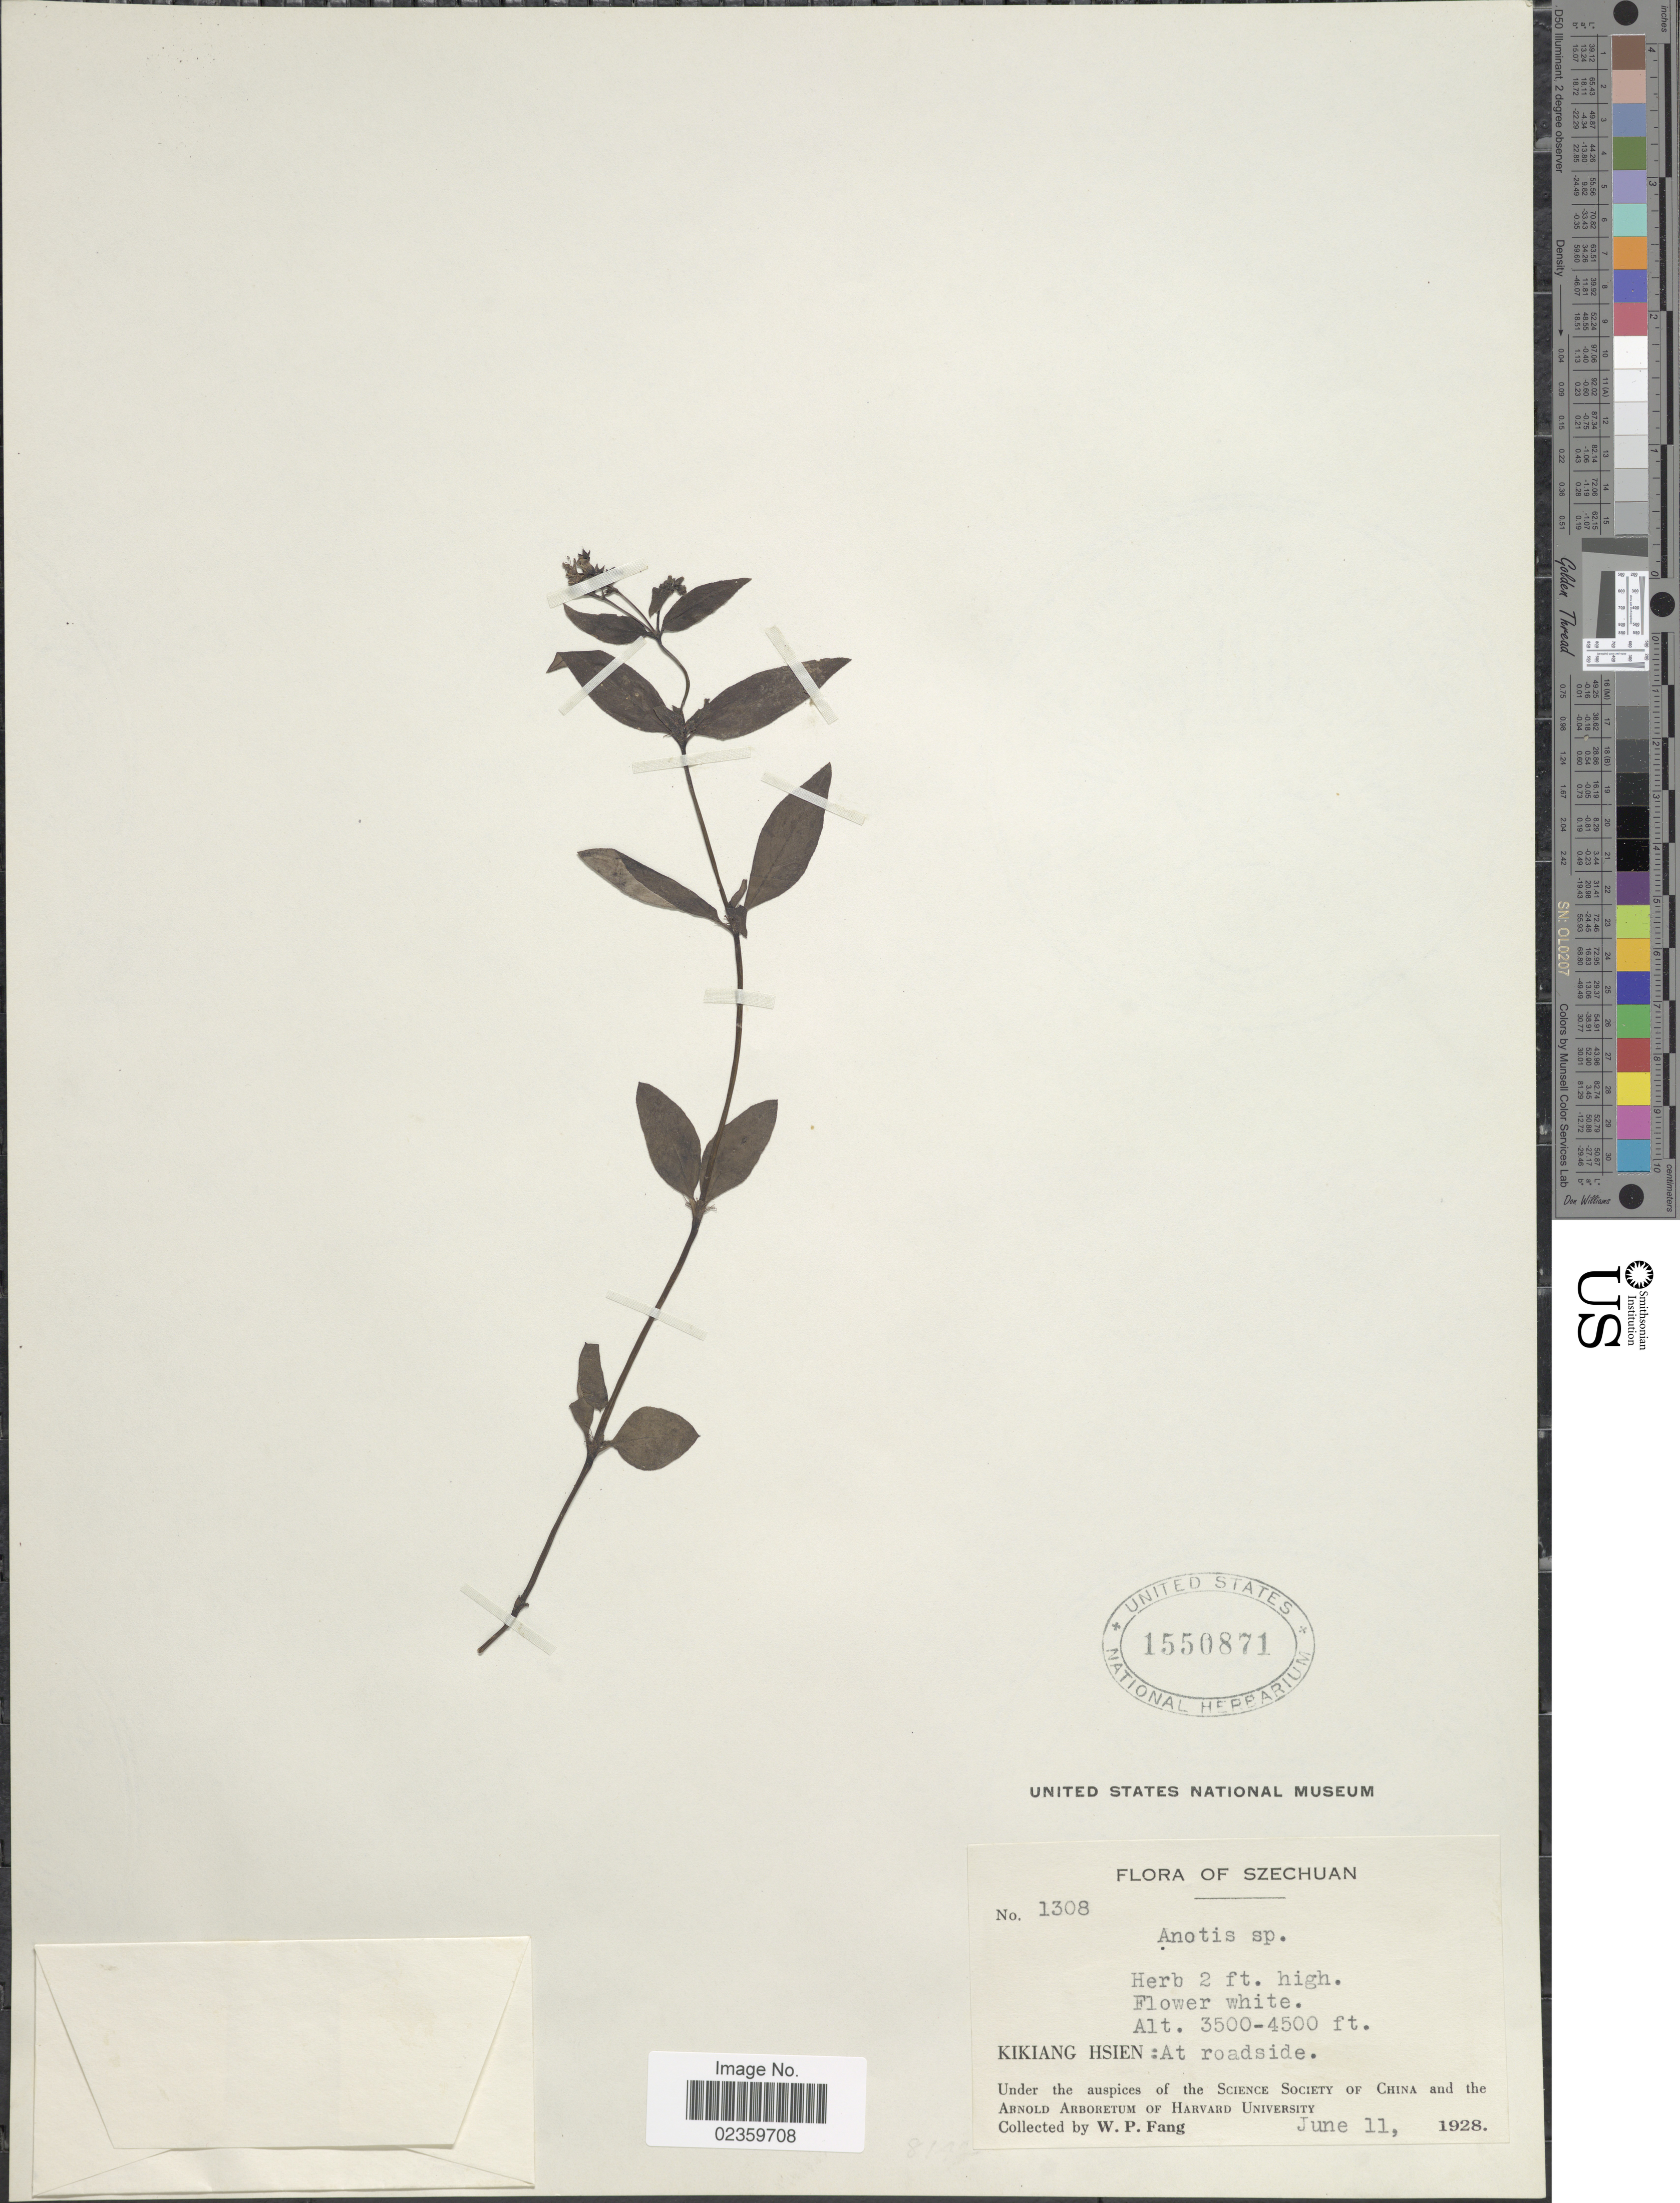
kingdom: Plantae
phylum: Tracheophyta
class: Magnoliopsida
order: Gentianales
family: Rubiaceae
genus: Neanotis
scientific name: Neanotis sp.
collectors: W. P. Fang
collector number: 1308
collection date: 1928-06-11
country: China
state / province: Sichuan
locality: Szechuan, Kikiang Hsien: At roadside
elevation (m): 1036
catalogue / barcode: US 1550871